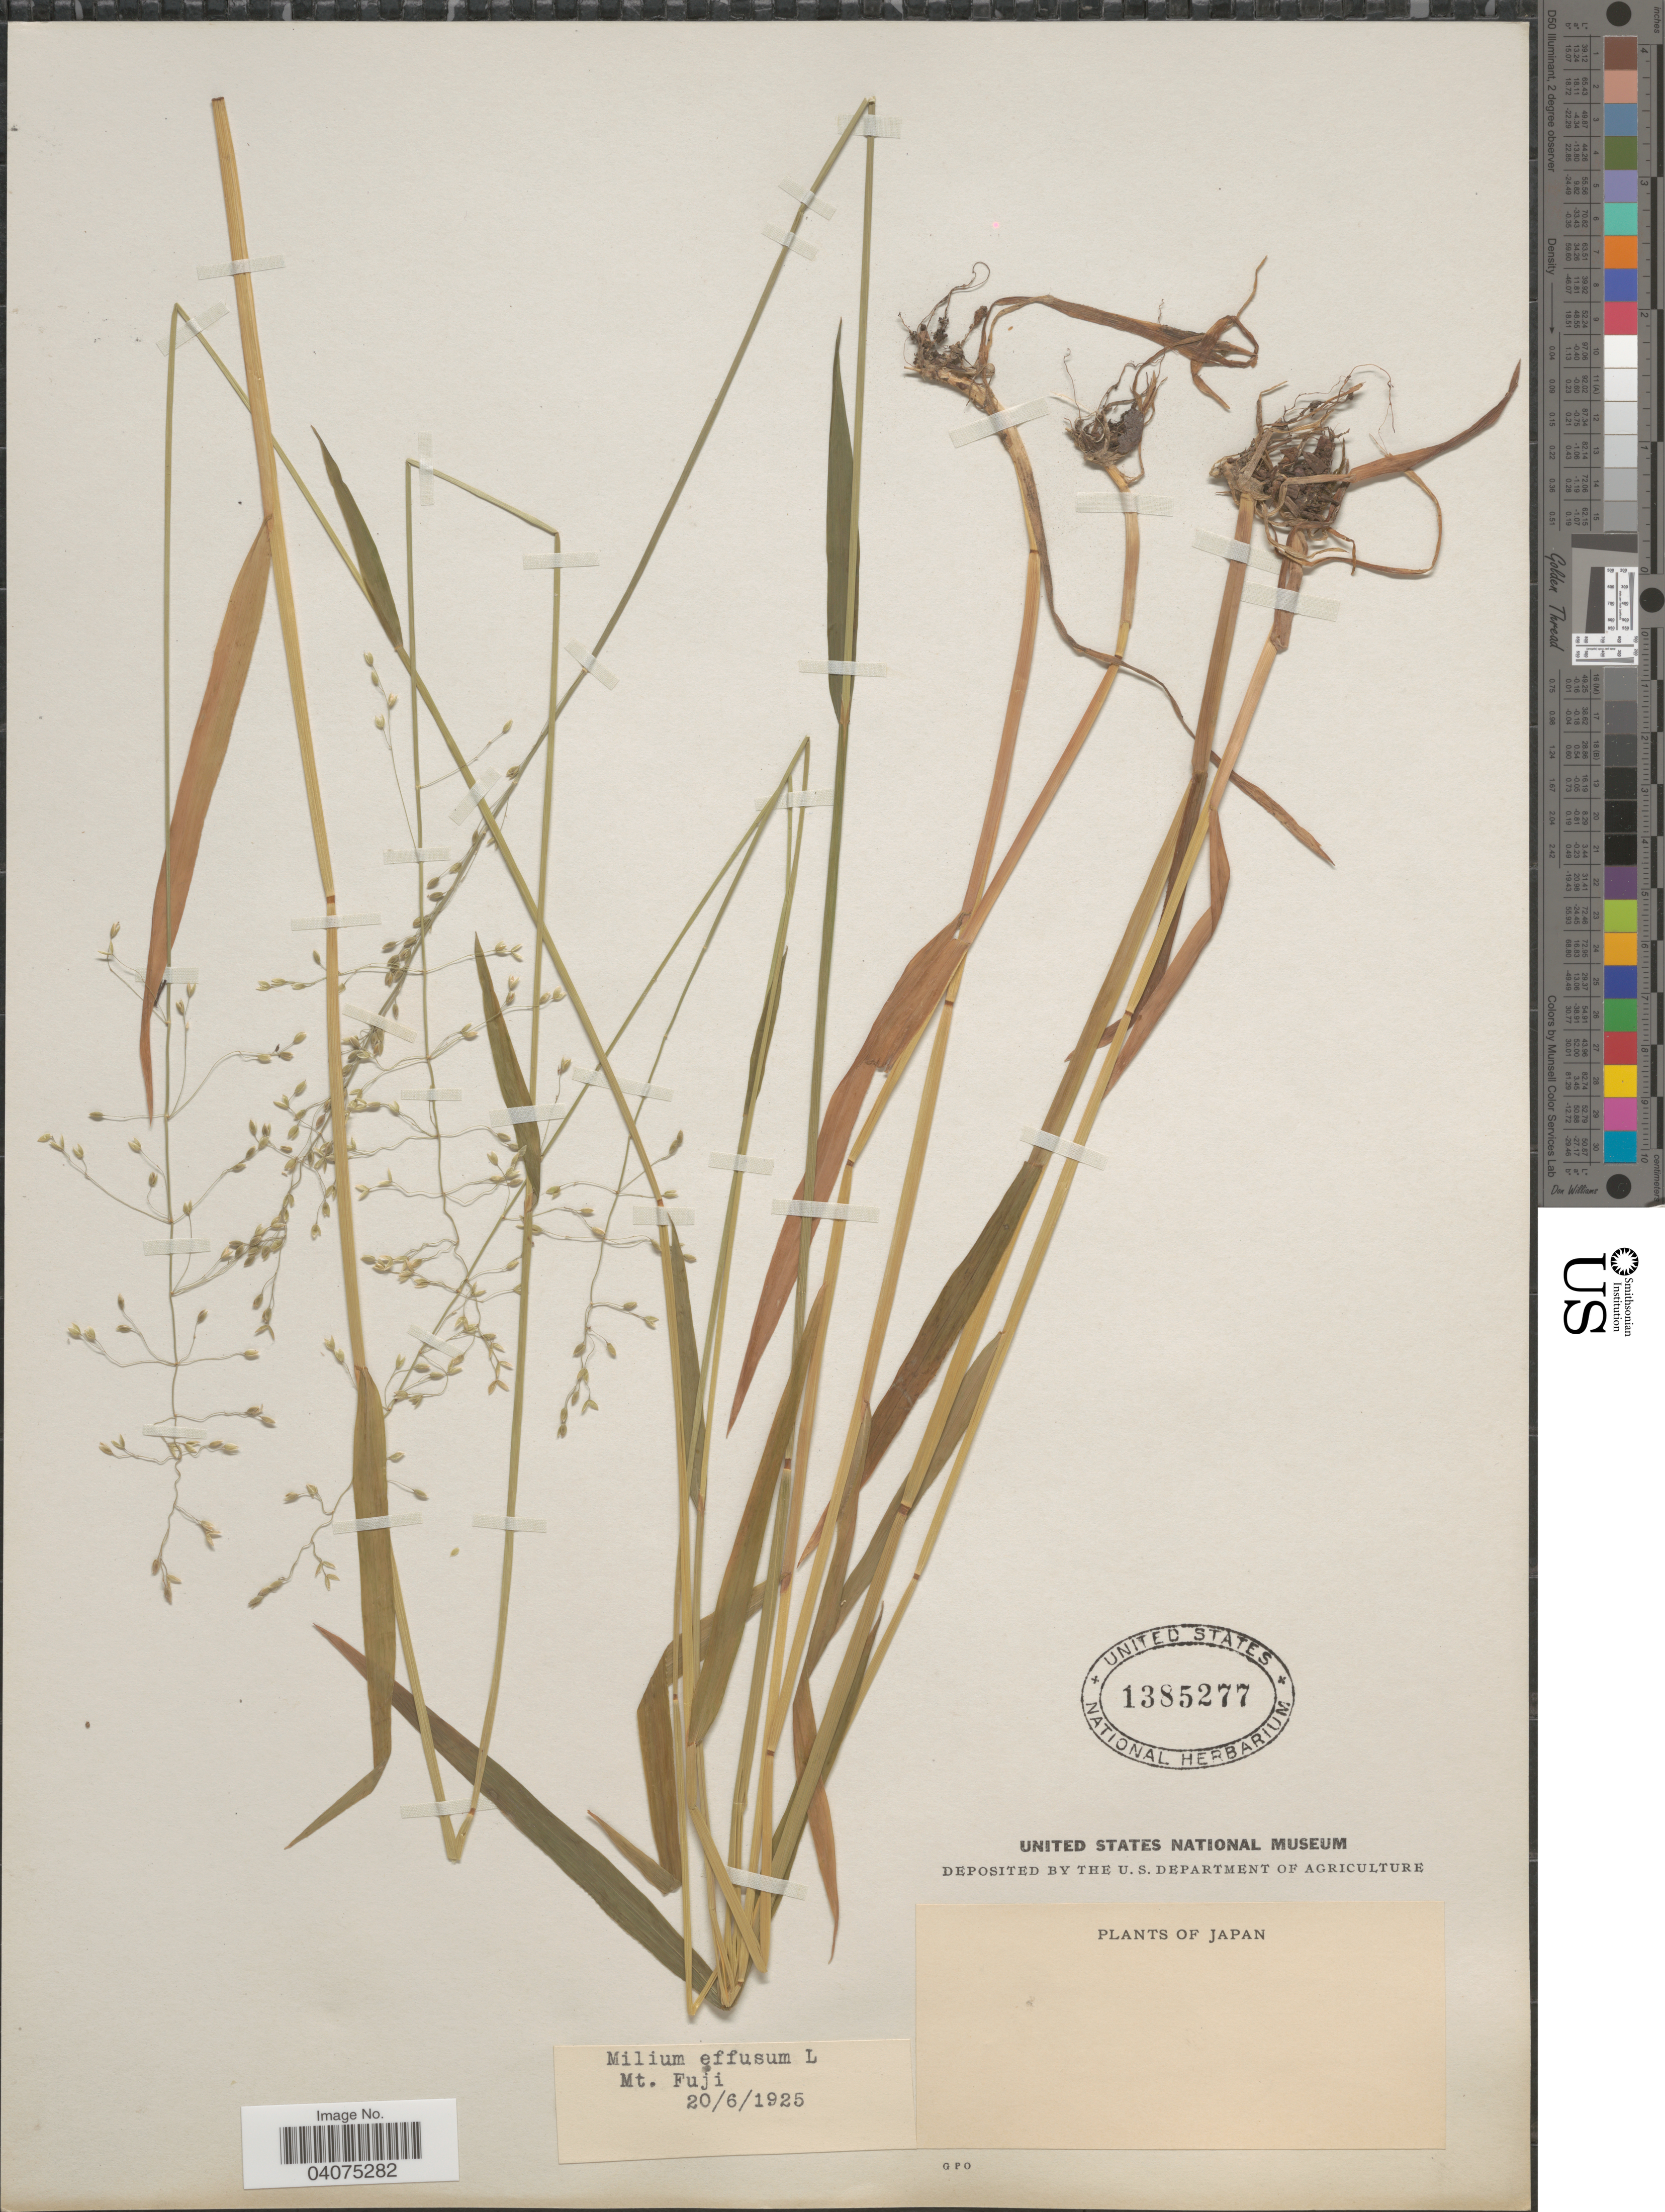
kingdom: Plantae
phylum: Tracheophyta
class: Liliopsida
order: Poales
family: Poaceae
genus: Milium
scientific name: Milium effusum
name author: L.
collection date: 1925-06-20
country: Japan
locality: Mt. Fuji.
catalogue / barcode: US 1385277